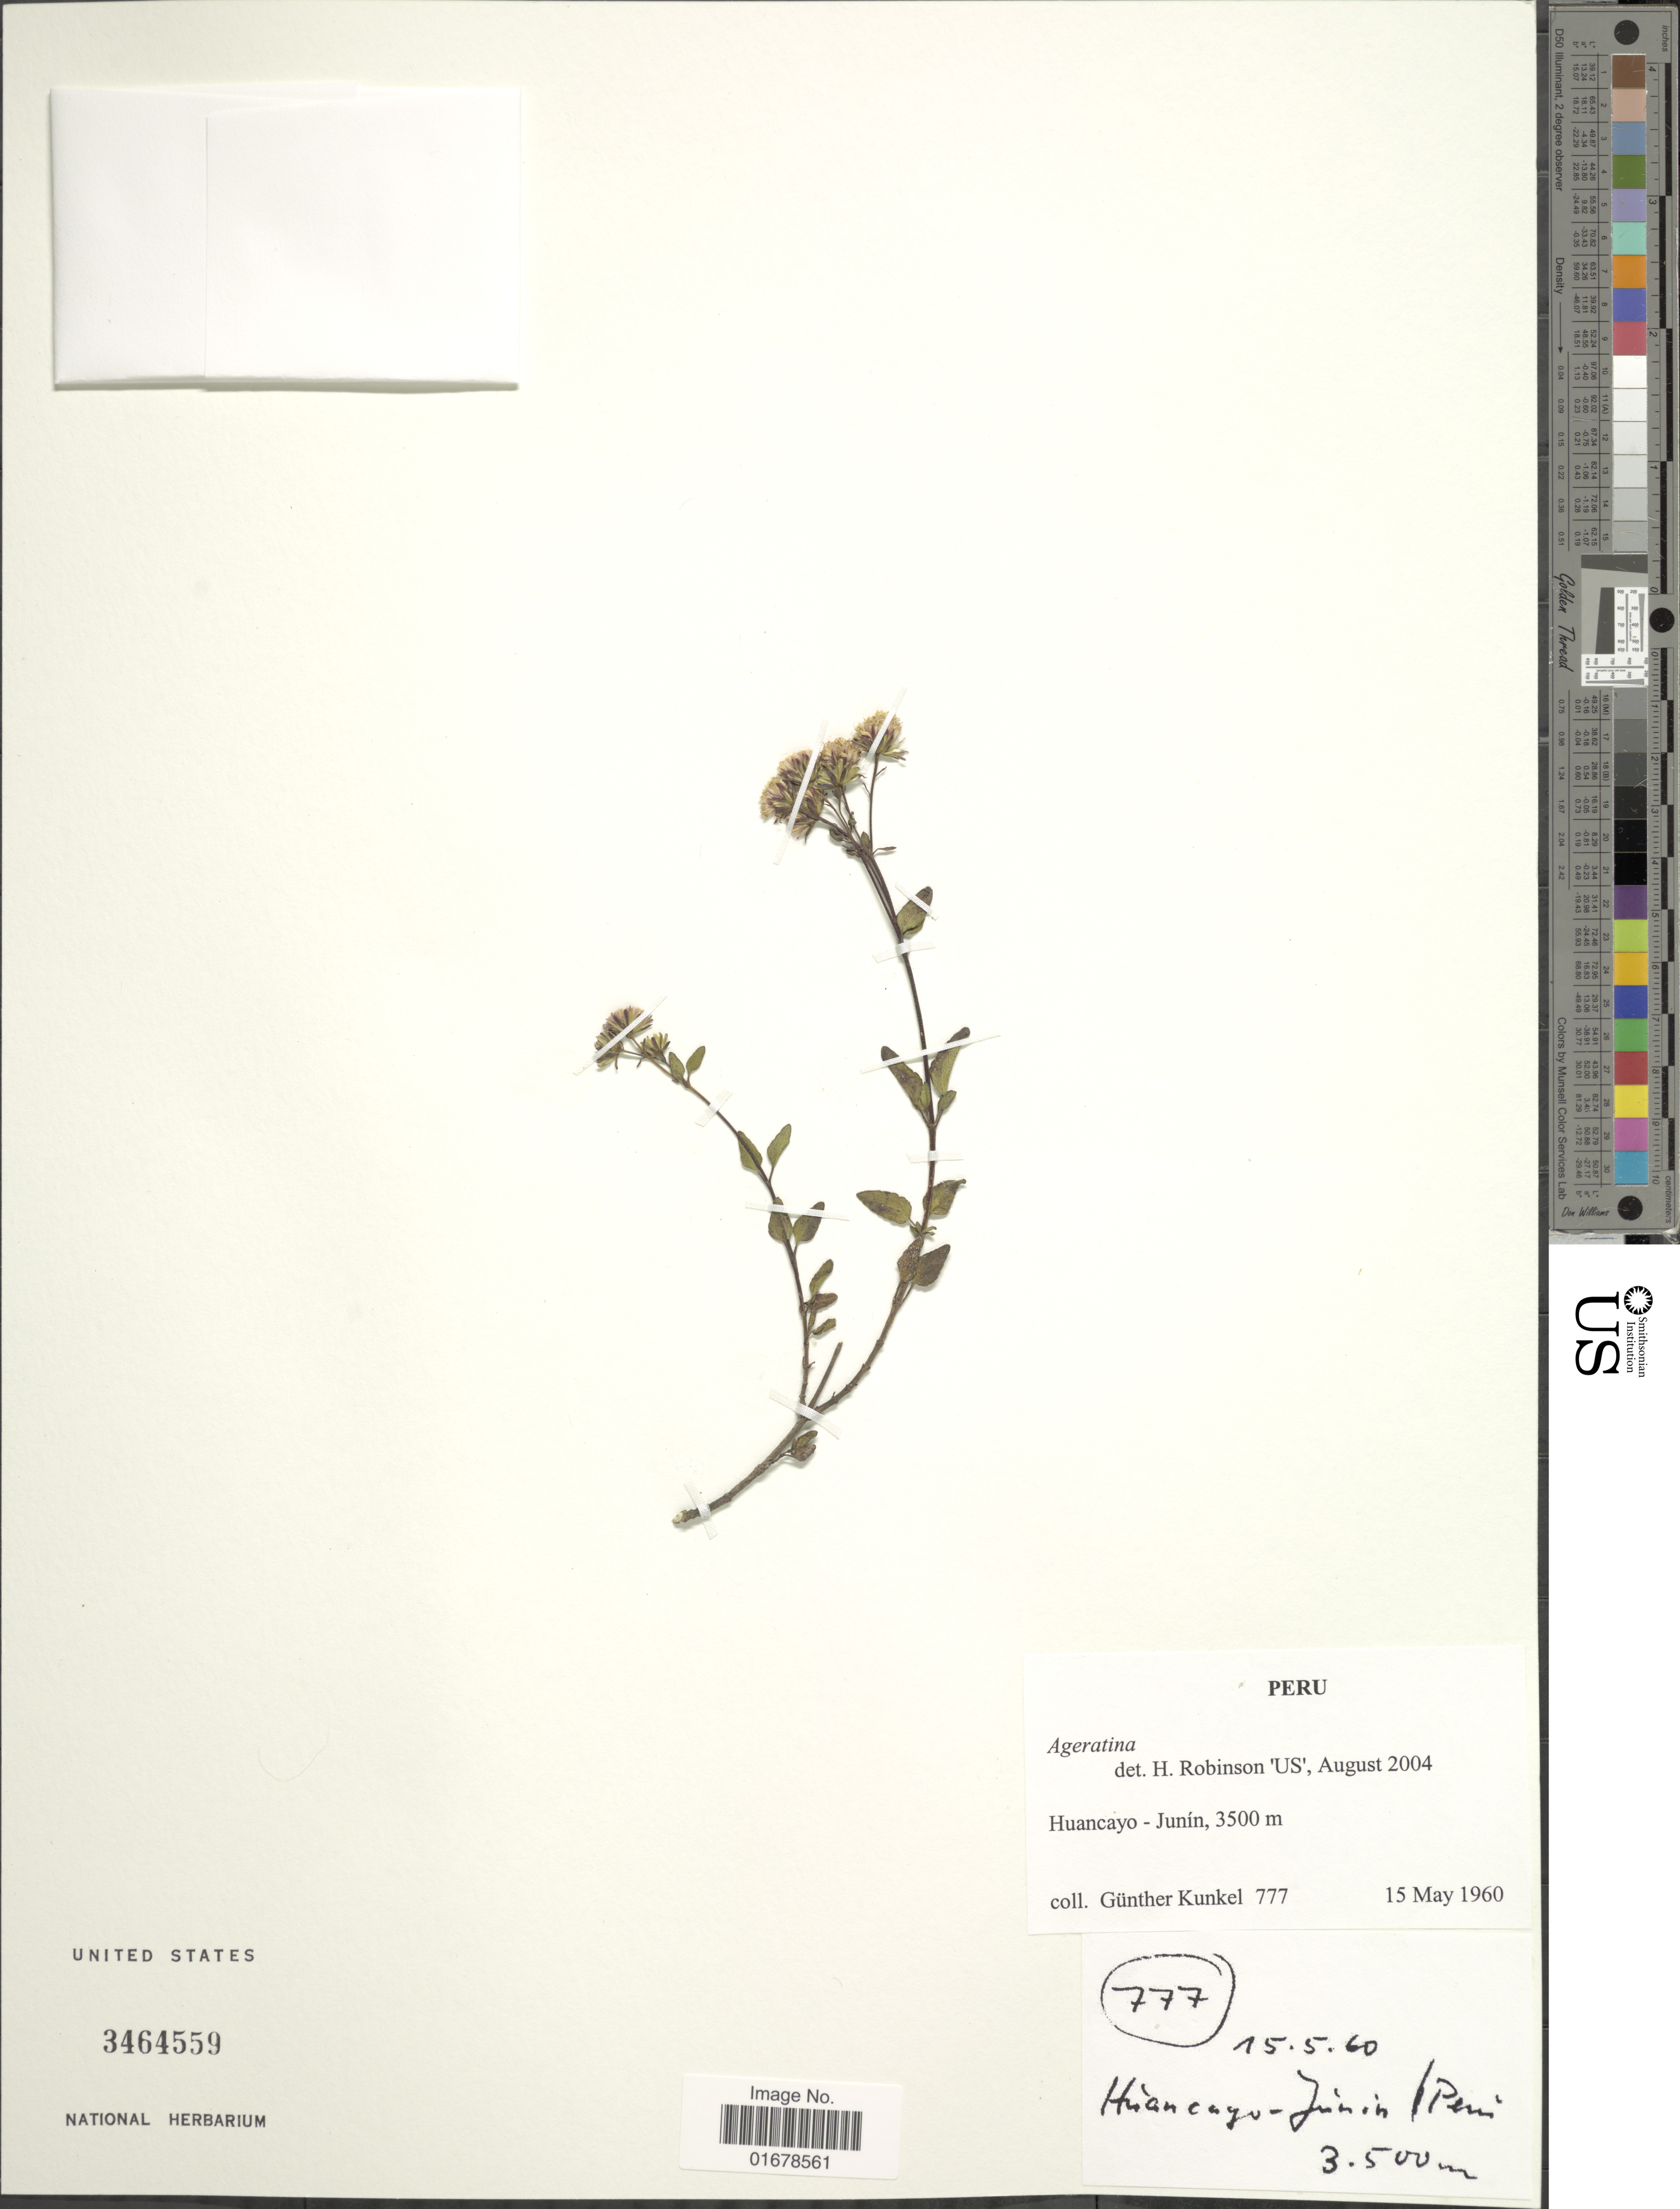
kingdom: Plantae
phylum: Tracheophyta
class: Magnoliopsida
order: Asterales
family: Asteraceae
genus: Ageratina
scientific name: Ageratina sp.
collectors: G. Kunkel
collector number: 777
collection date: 1960-05-15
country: Peru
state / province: Junín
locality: Huancuyo - Junin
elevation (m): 3500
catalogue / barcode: US 3464559